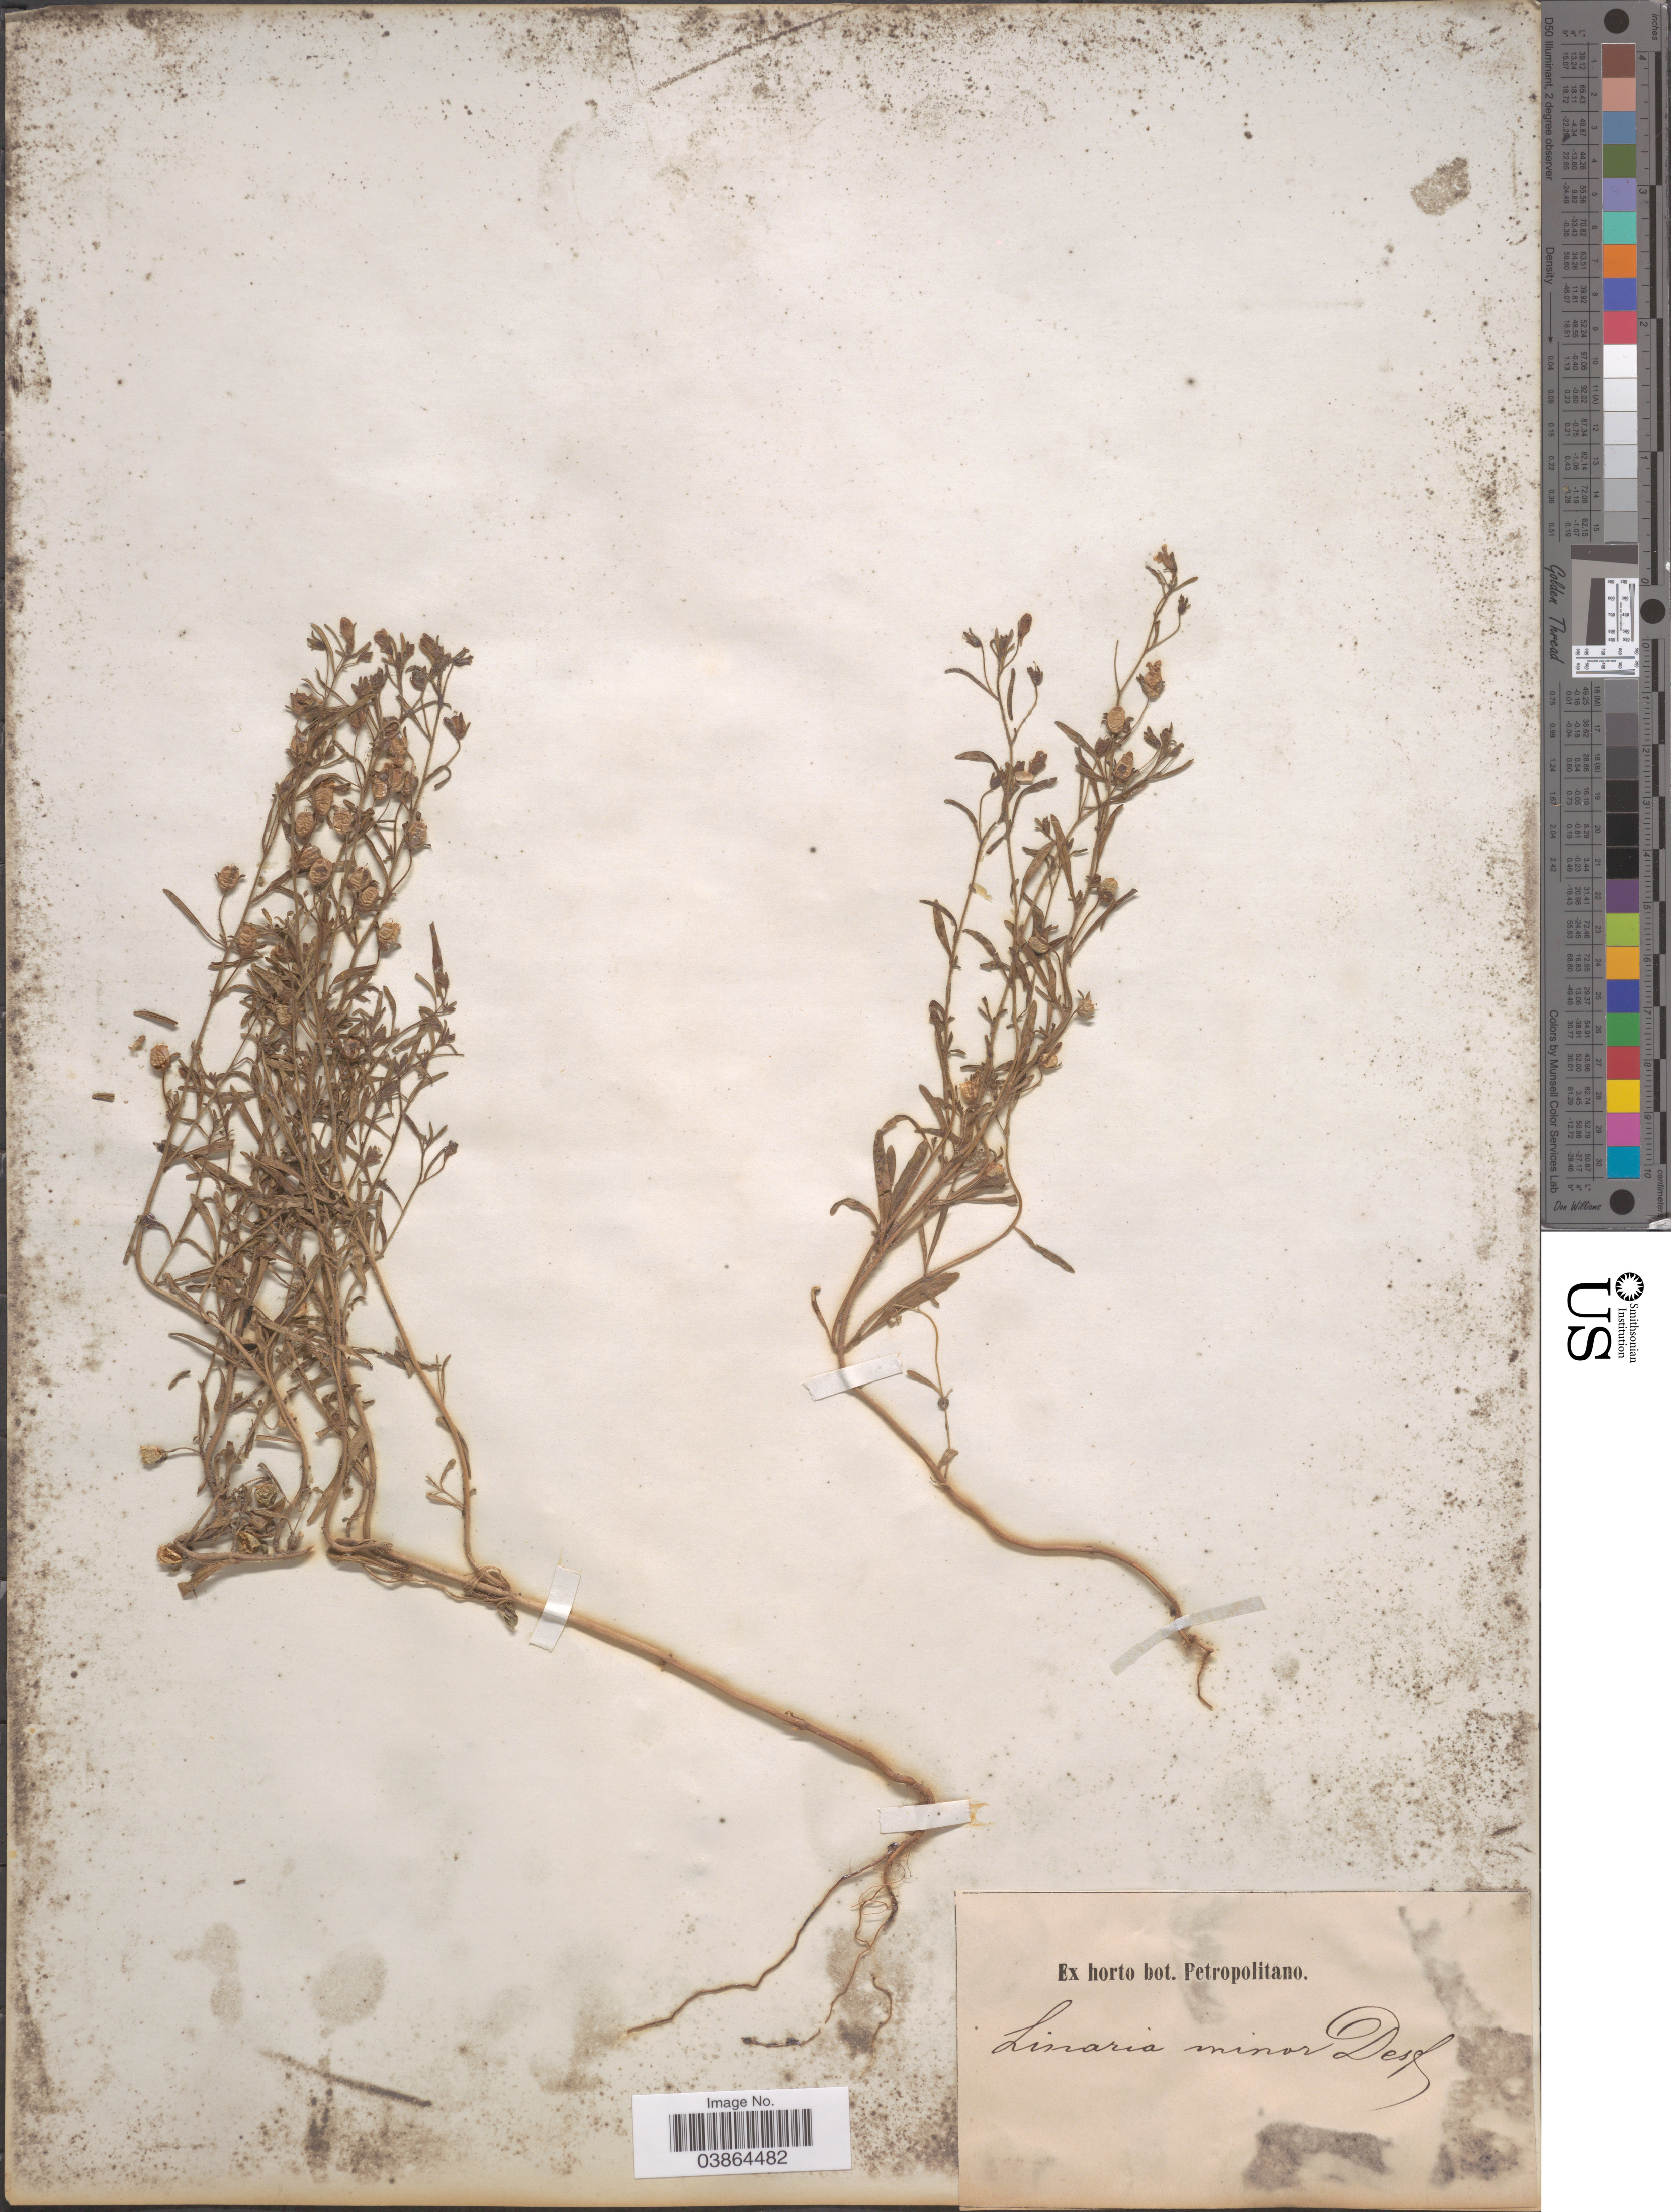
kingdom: Plantae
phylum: Tracheophyta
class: Magnoliopsida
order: Lamiales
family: Plantaginaceae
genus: Chaenorrhinum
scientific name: Chaenorrhinum minor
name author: (L.) Lange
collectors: ex Horto Bot. Petropolitano